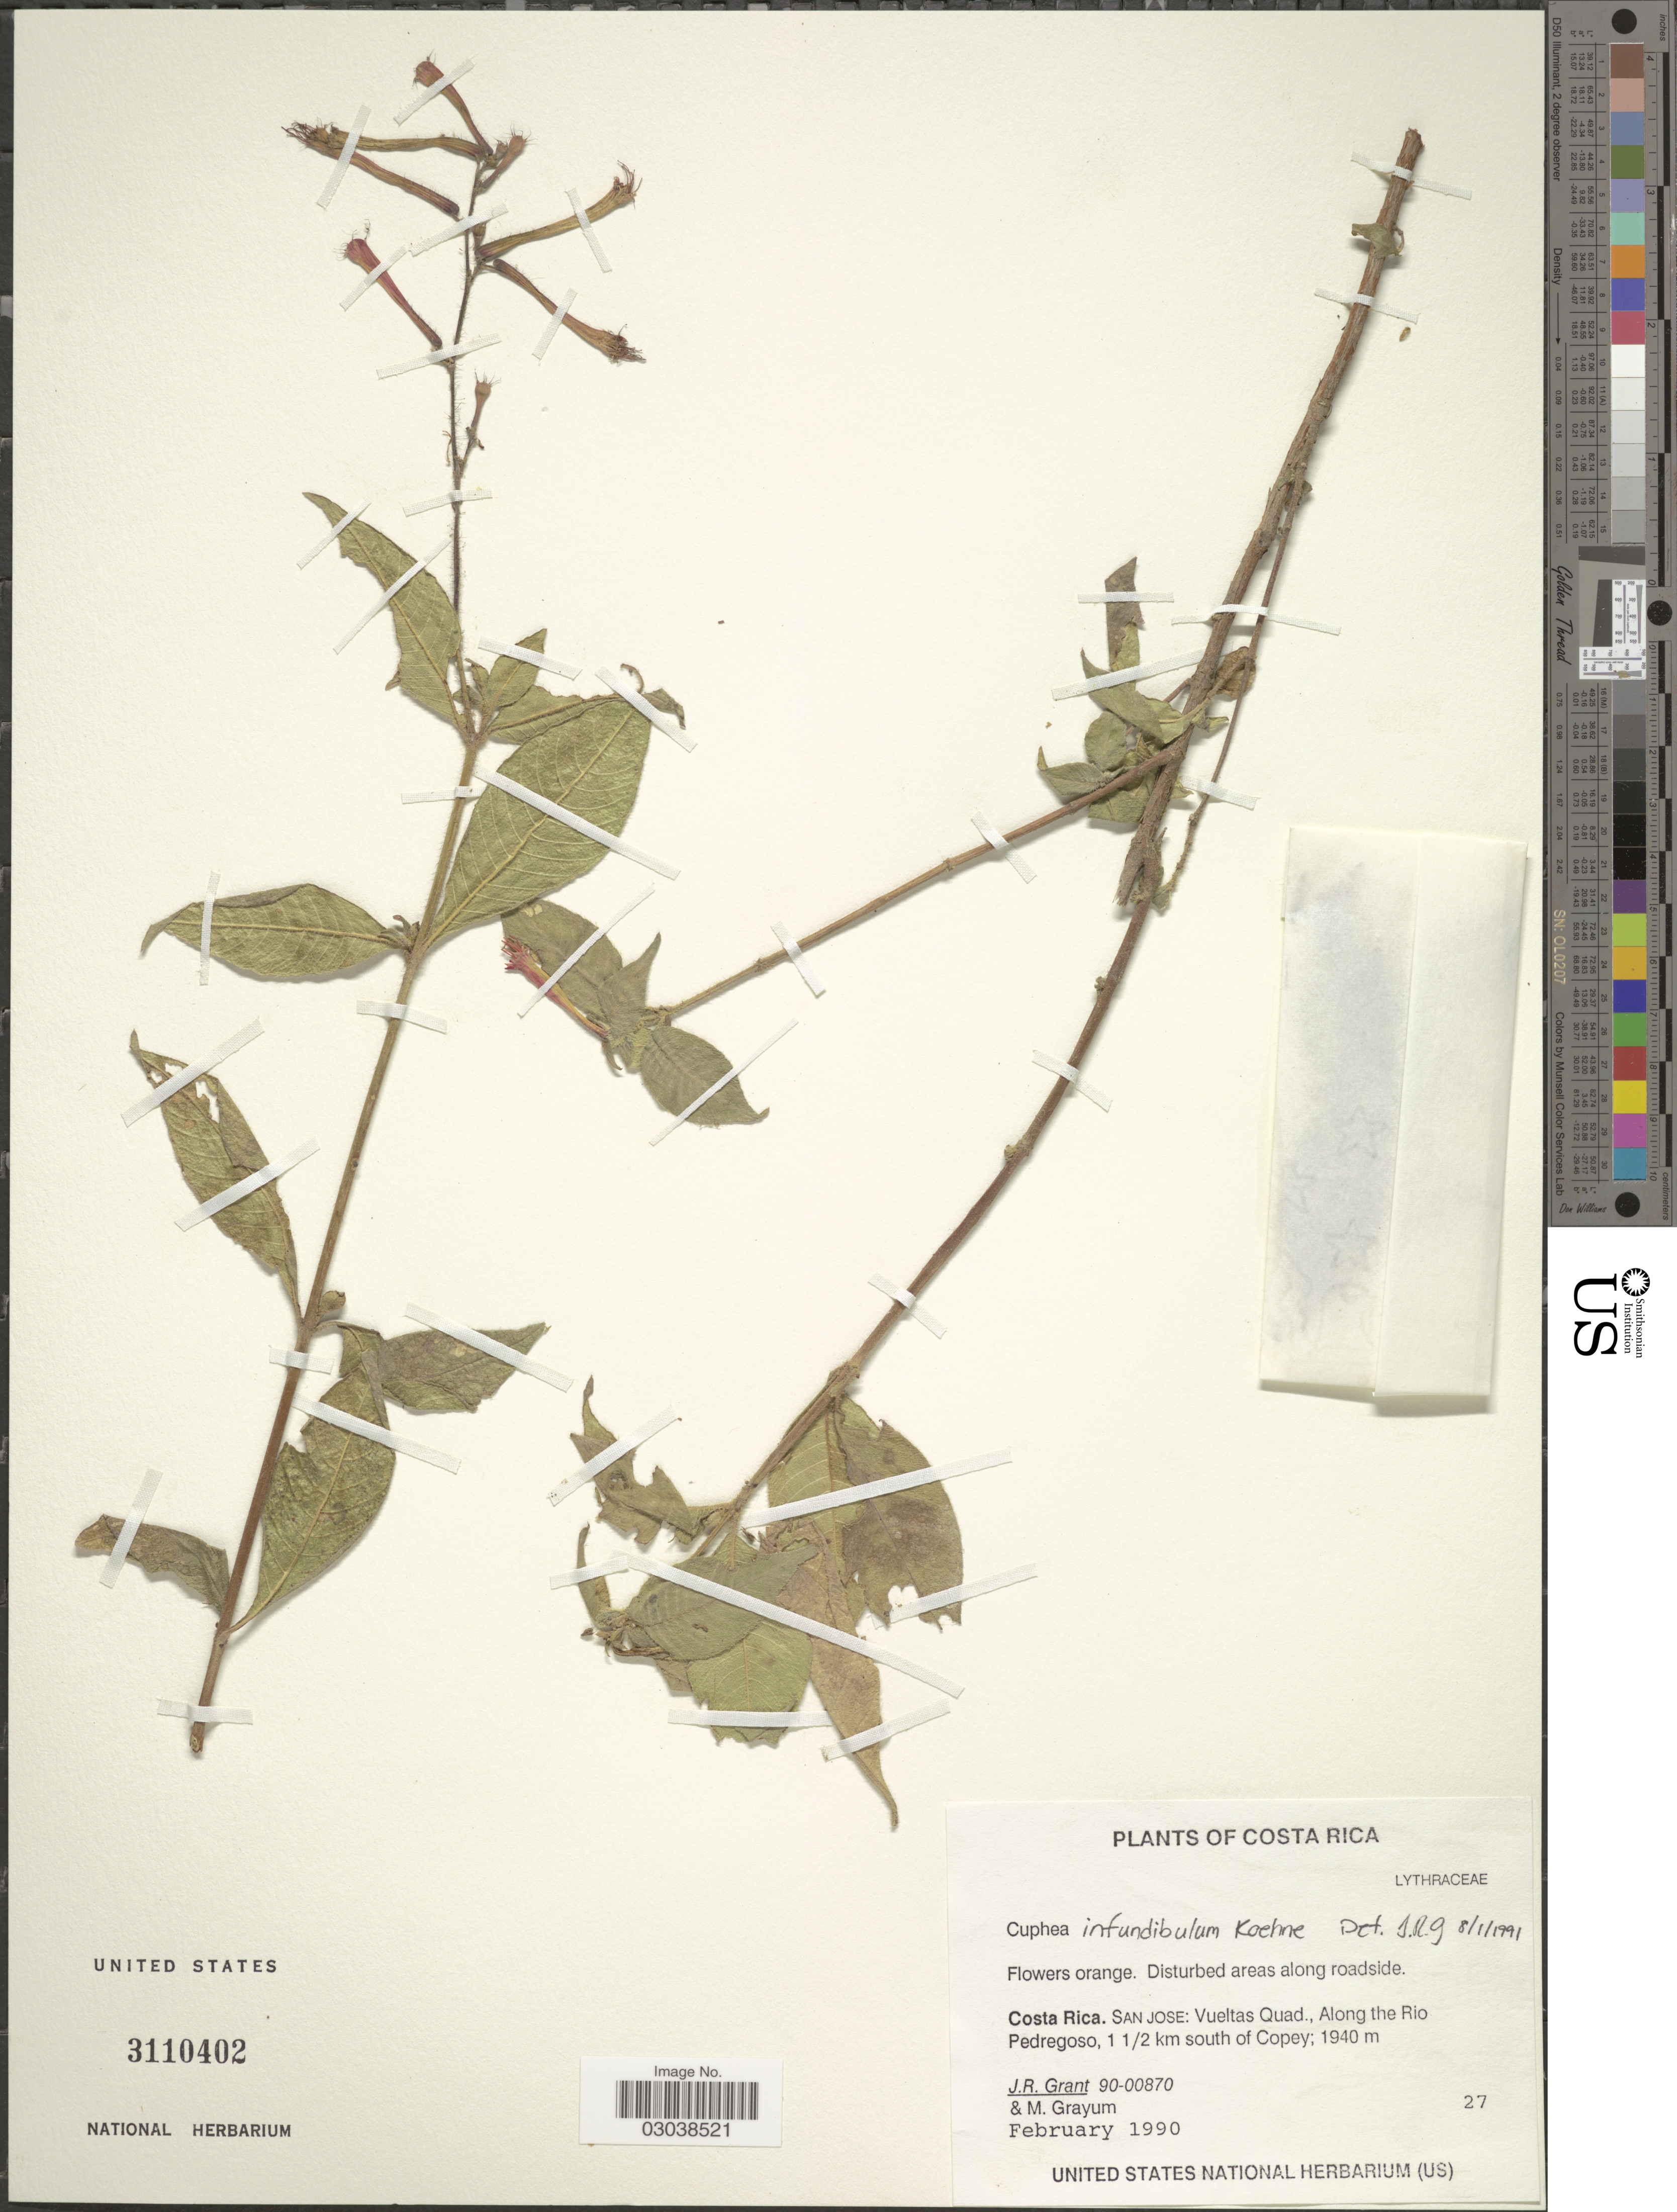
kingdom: Plantae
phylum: Tracheophyta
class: Magnoliopsida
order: Myrtales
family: Lythraceae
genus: Cuphea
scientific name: Cuphea infundibulum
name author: Koehne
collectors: J. Grant & M. H. Grayum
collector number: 90-00870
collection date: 1990-02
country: Costa Rica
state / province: San José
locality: San Jose: Vueltas Quad., Along the Rio Pedregoso, 1½ km south of Copey.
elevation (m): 1940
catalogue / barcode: US 3110402